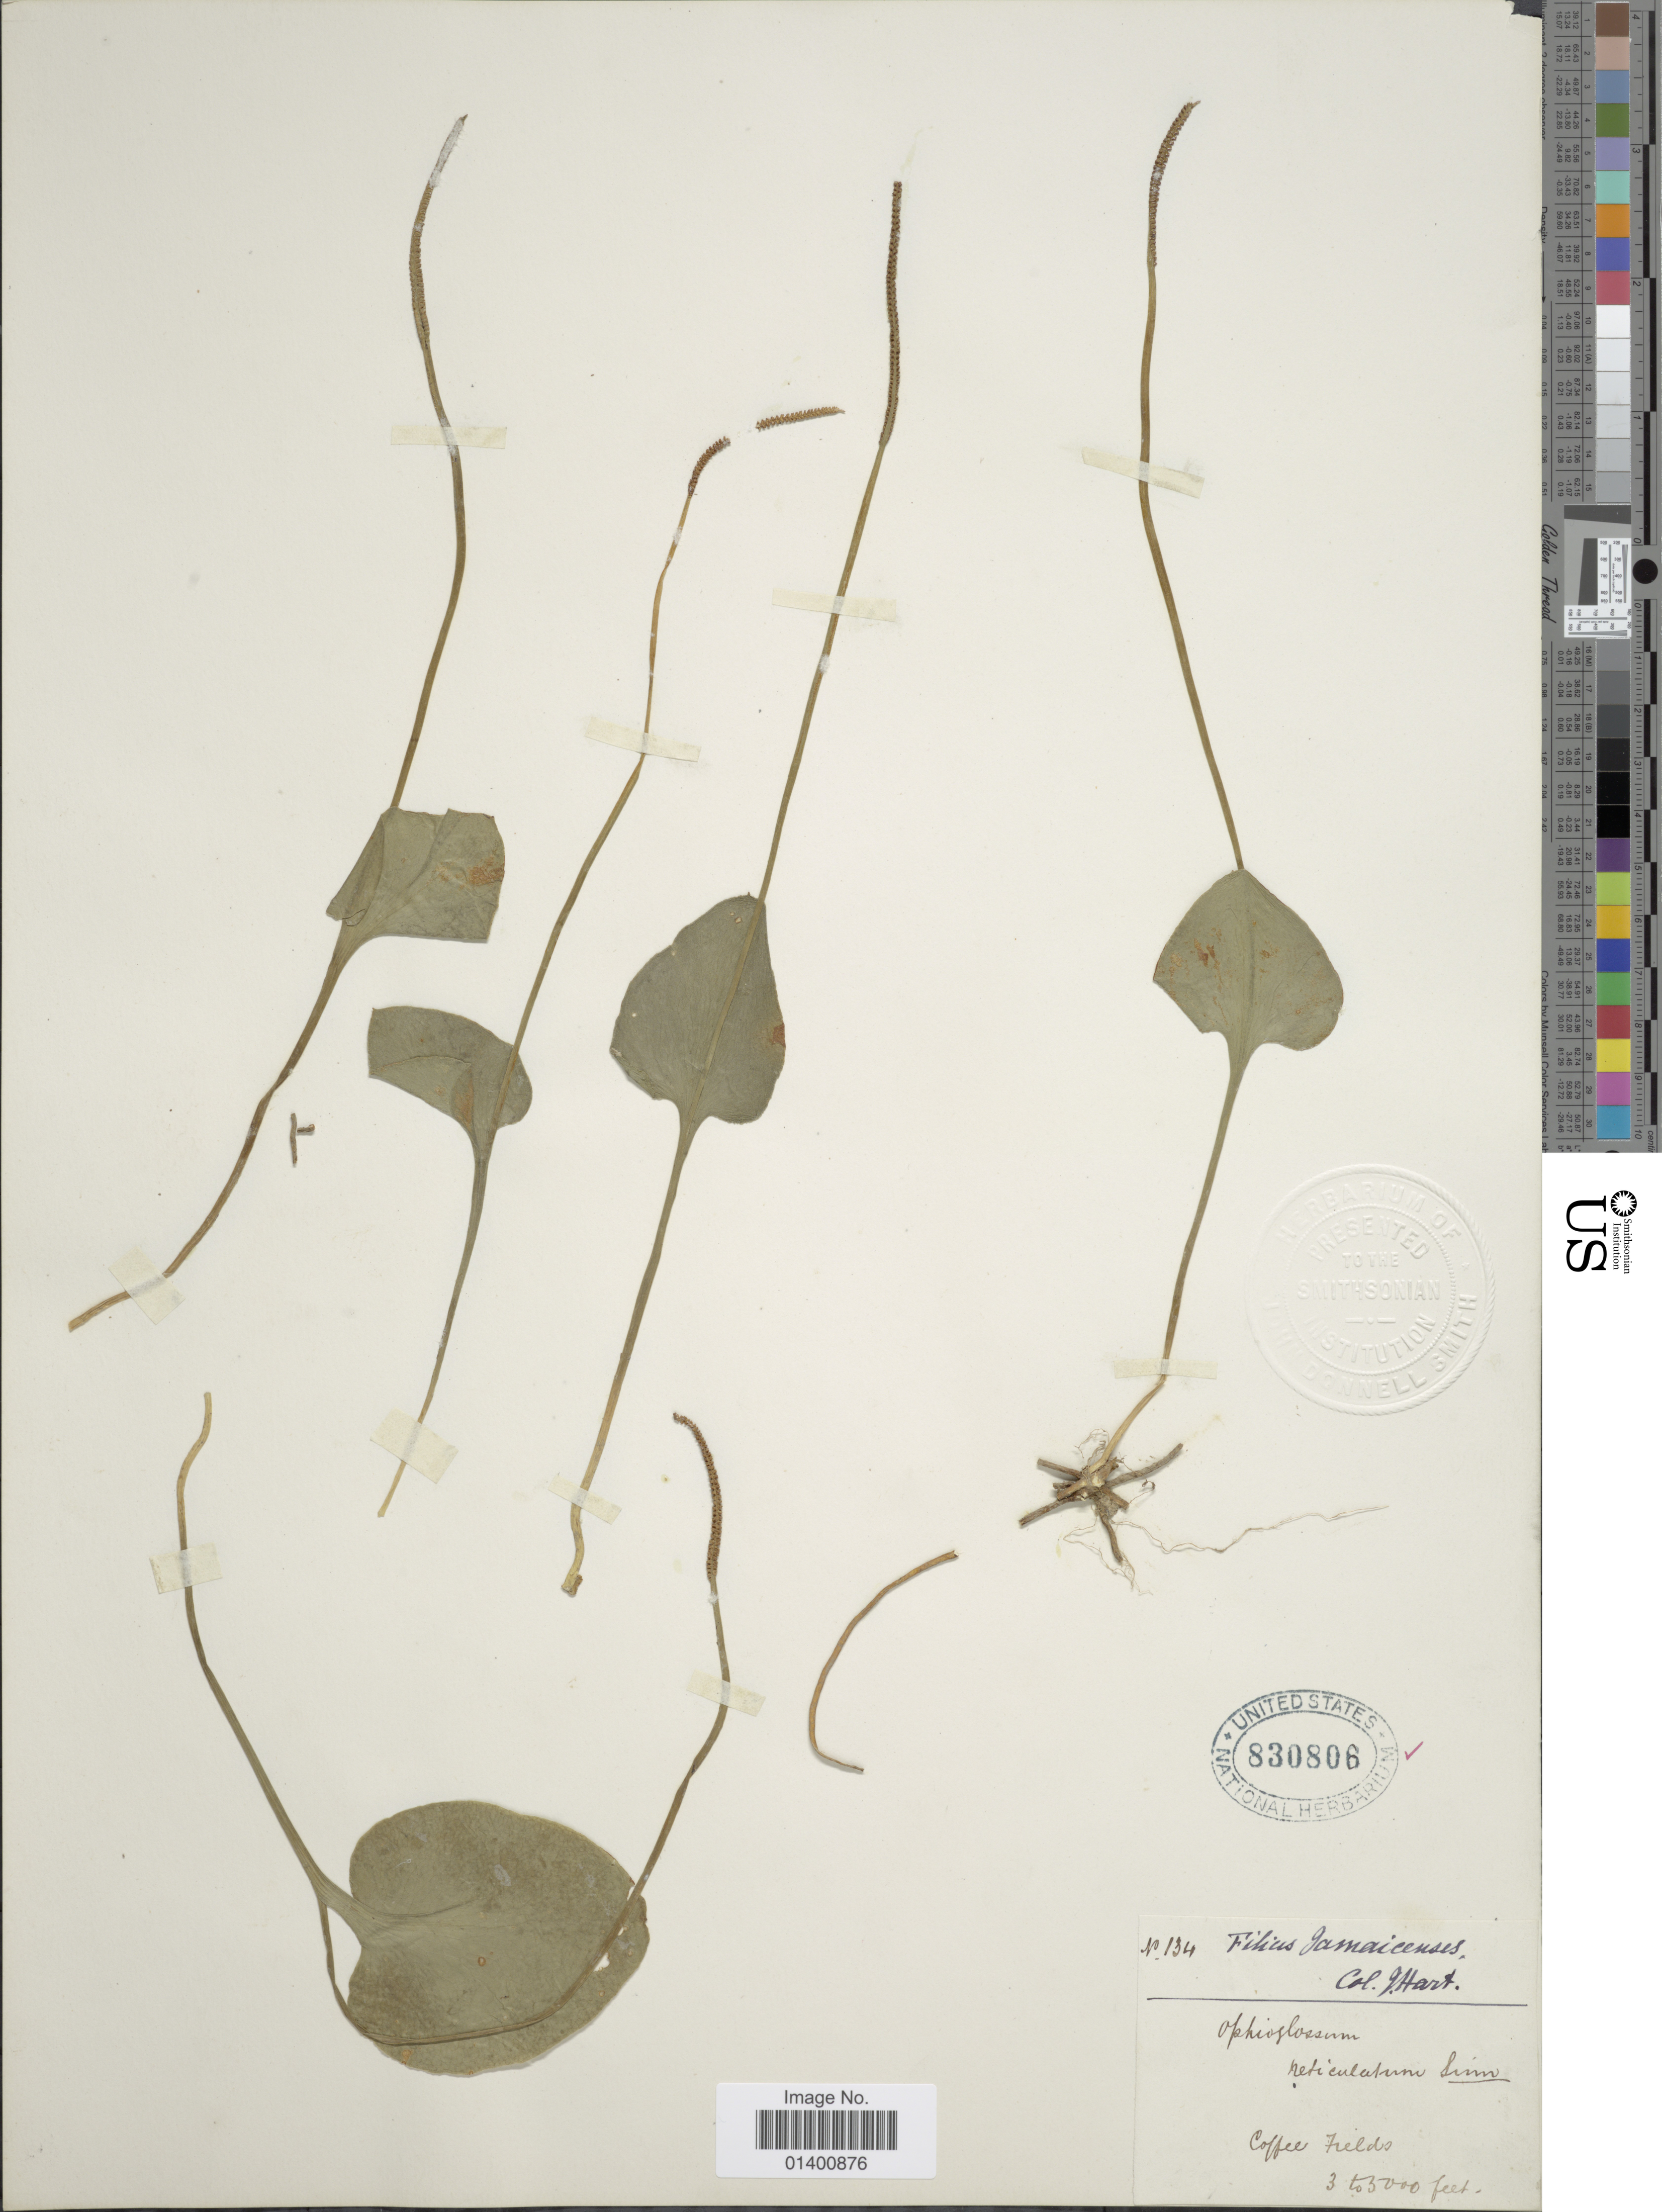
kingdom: Plantae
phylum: Tracheophyta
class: Polypodiopsida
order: Ophioglossales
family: Ophioglossaceae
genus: Ophioglossum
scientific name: Ophioglossum reticulatum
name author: L.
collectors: J. Hart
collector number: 134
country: Jamaica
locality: Coffee fields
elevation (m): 914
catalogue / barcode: US 830806